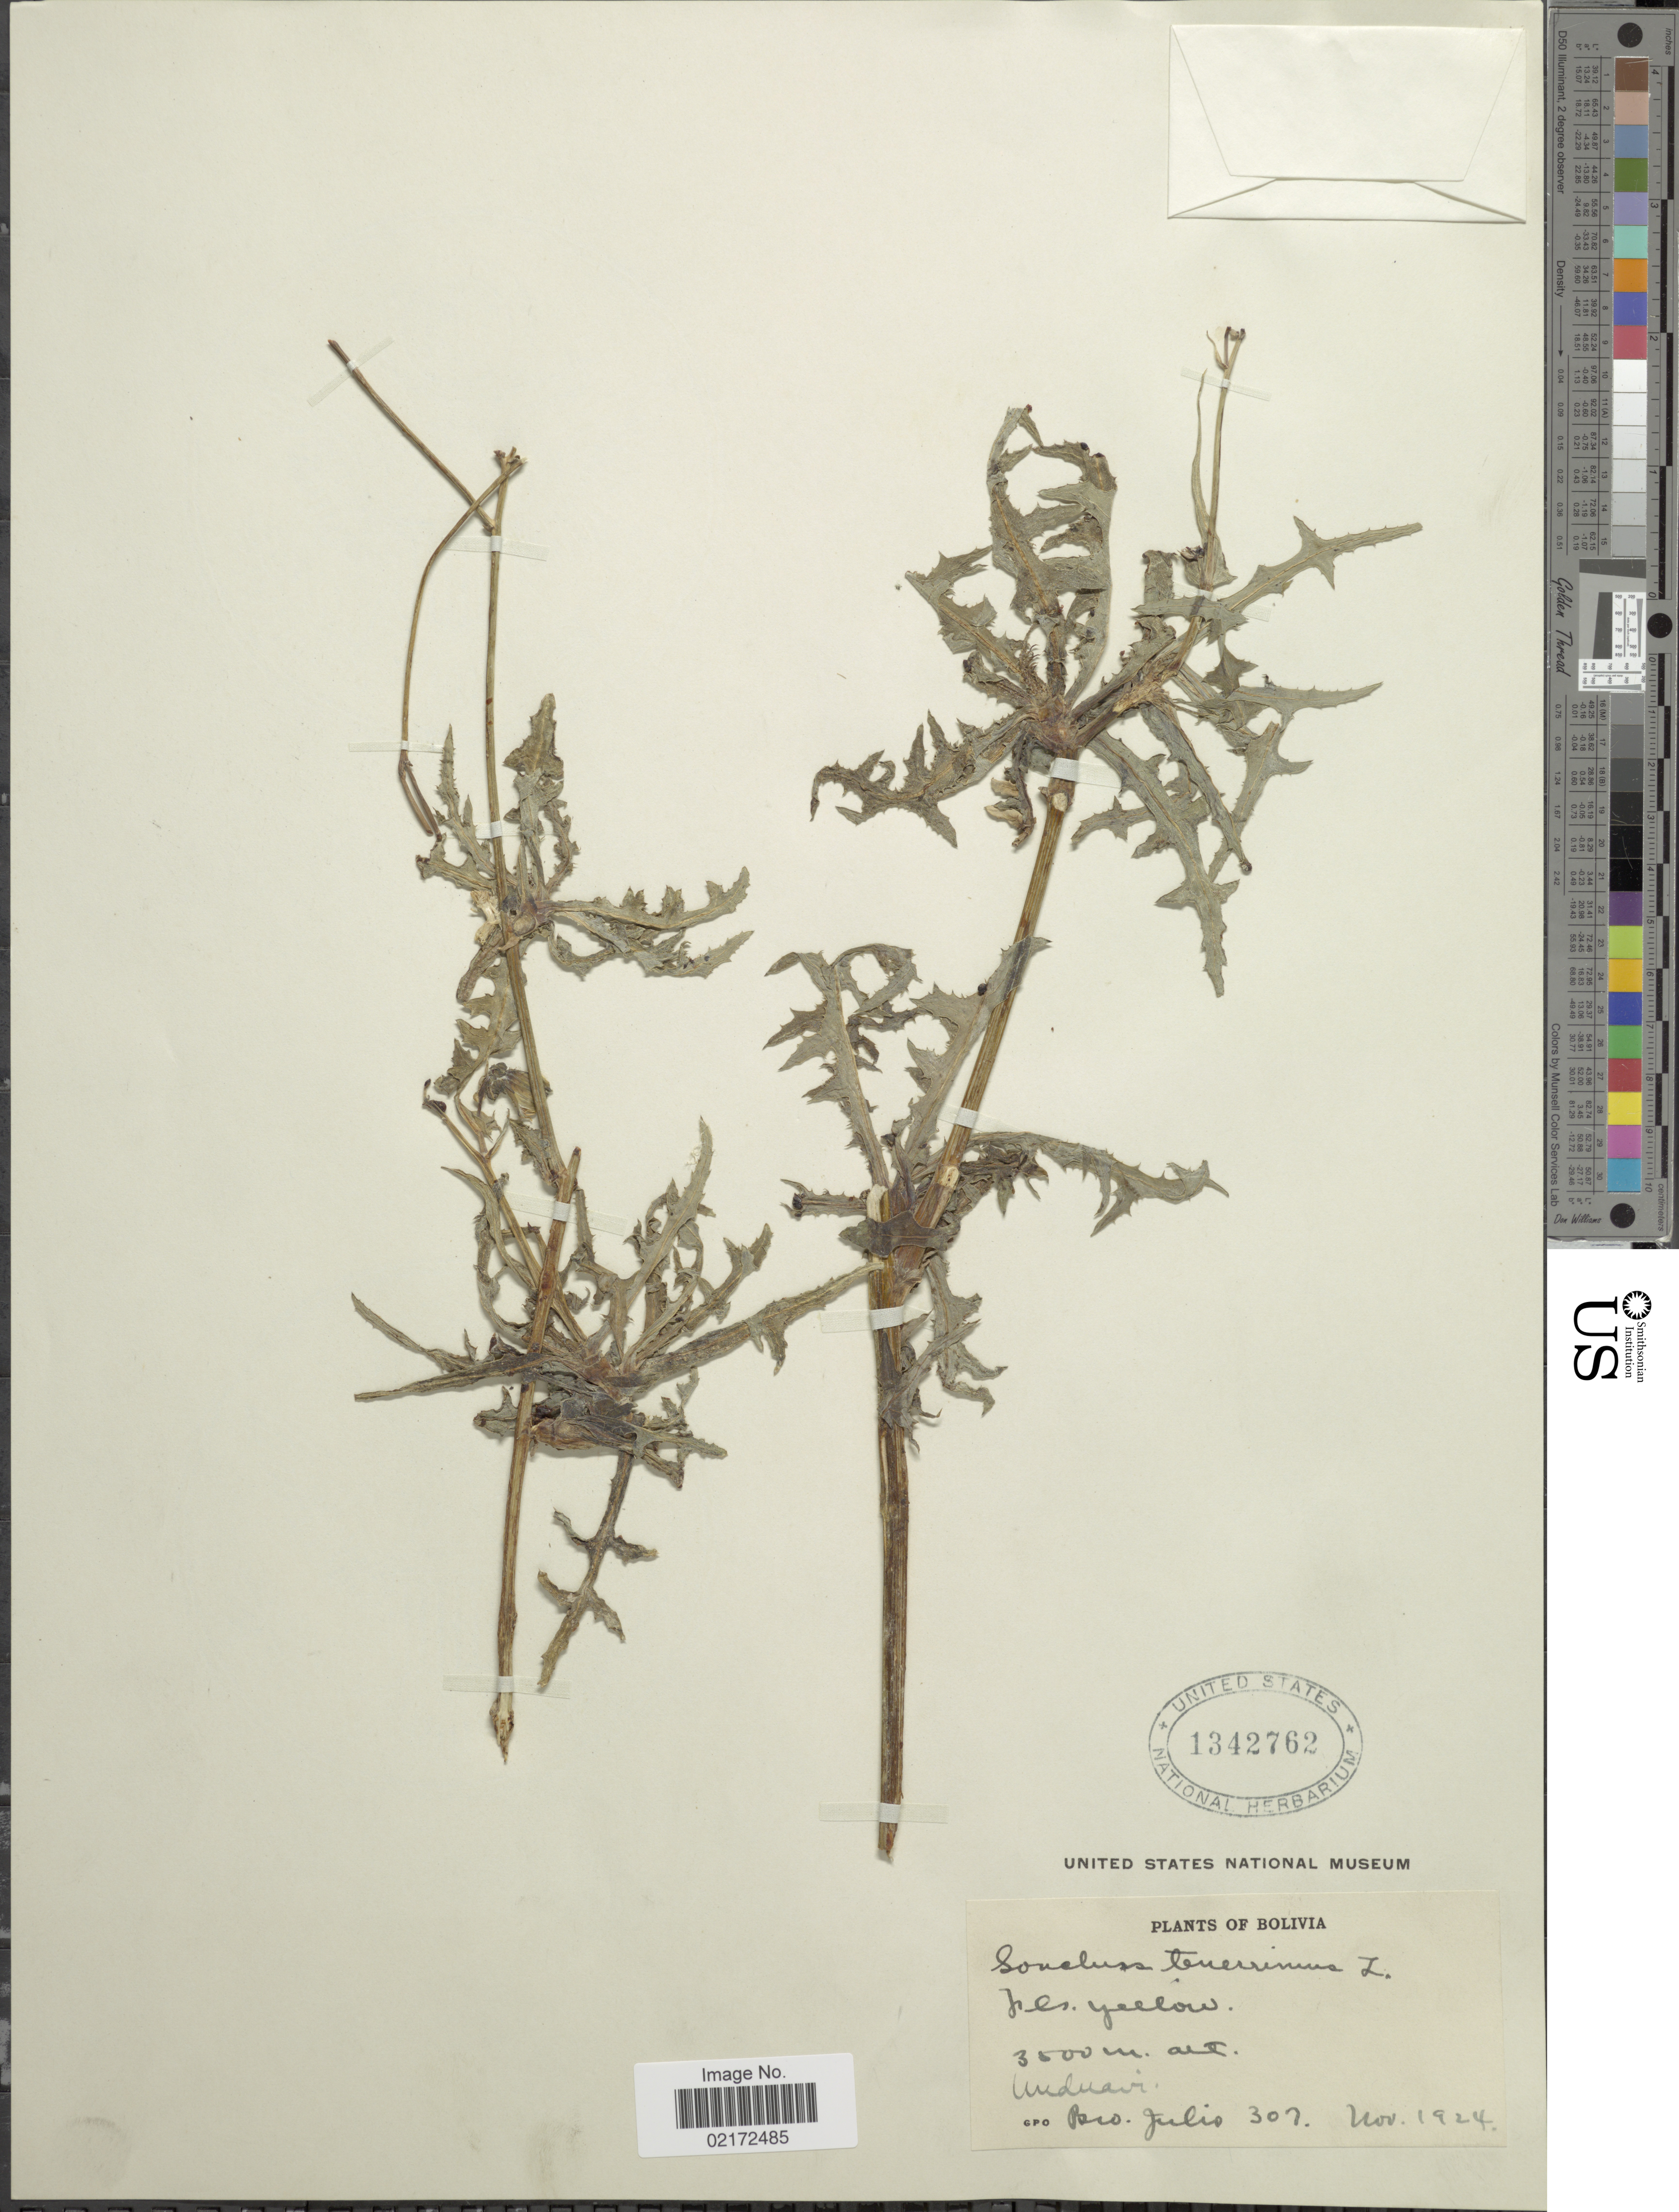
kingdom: Plantae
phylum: Tracheophyta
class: Magnoliopsida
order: Asterales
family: Asteraceae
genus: Sonchus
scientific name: Sonchus tenerrimus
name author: L.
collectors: Bro. Julio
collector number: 307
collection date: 1924-11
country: Bolivia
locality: Unduavi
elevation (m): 3500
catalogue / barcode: US 1342762